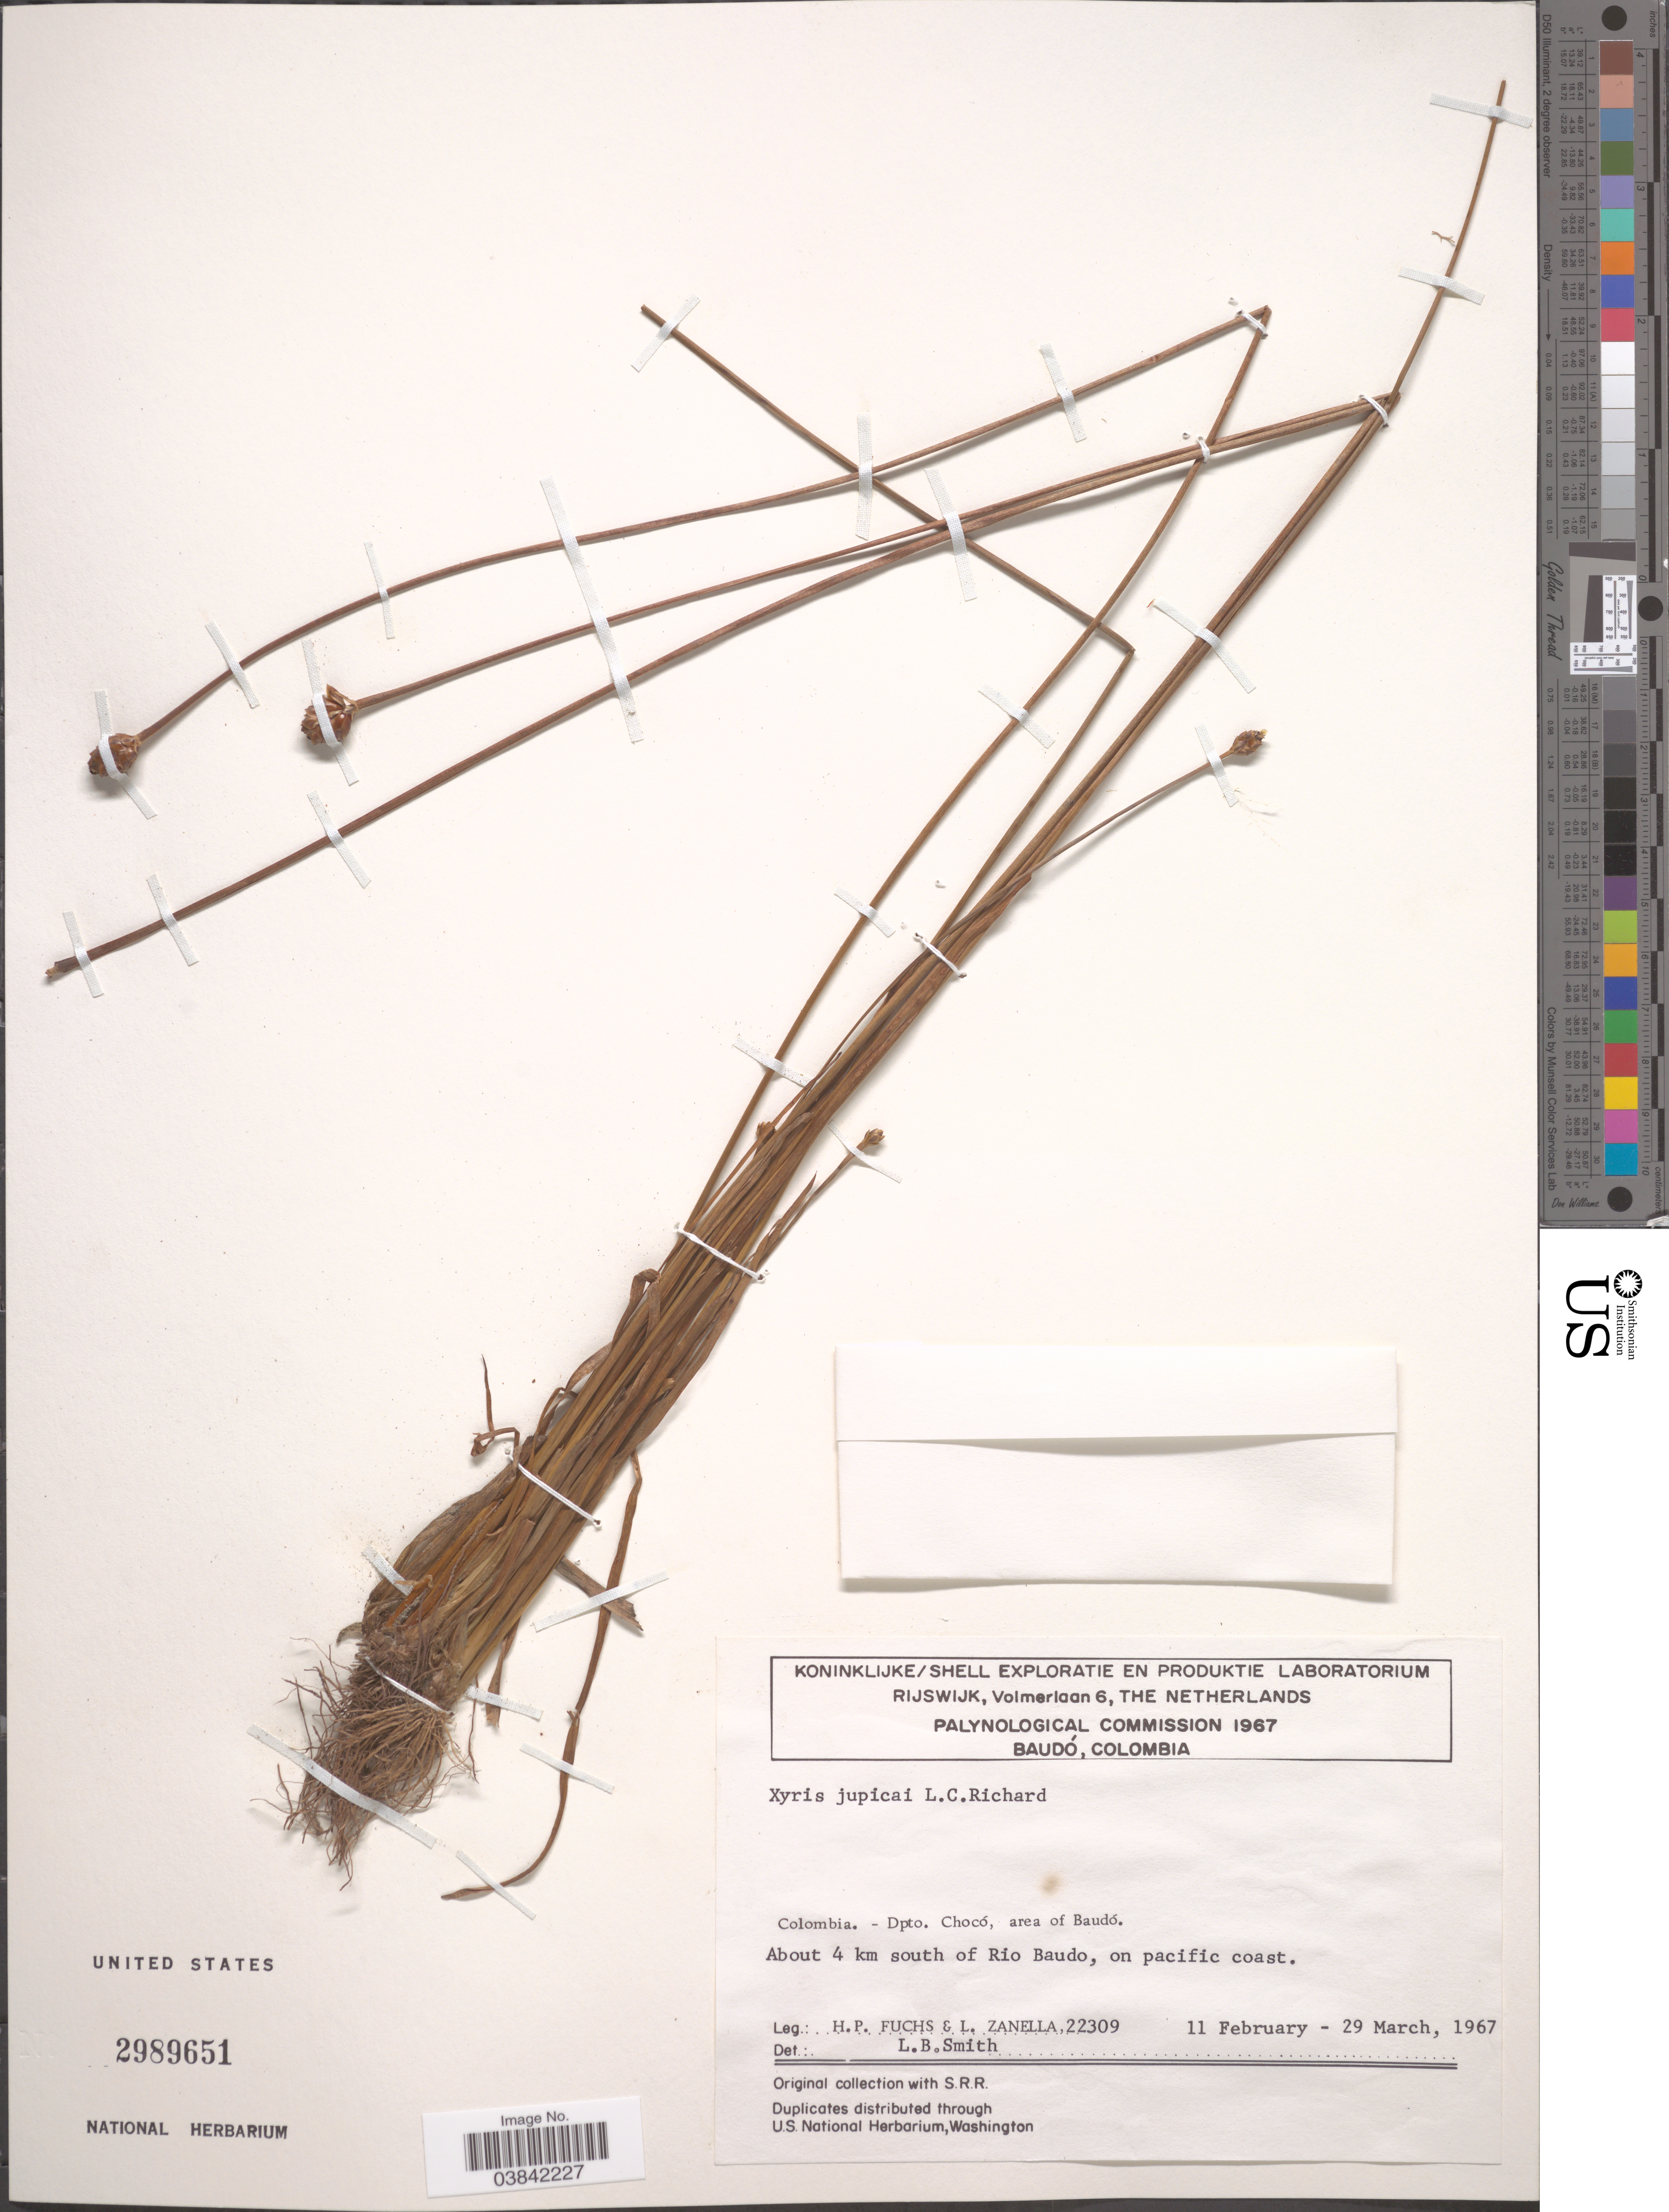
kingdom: Plantae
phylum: Tracheophyta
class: Liliopsida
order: Poales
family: Xyridaceae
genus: Xyris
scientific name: Xyris jupicai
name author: Rich.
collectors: H. P. Fuchs & L. Zanella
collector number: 22309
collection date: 1967-02-11/1967-03-29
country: Colombia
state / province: Chocó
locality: Dpto. Chocó, area of Baudó. About 4 km south of Rio Baudo.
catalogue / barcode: US 2989651